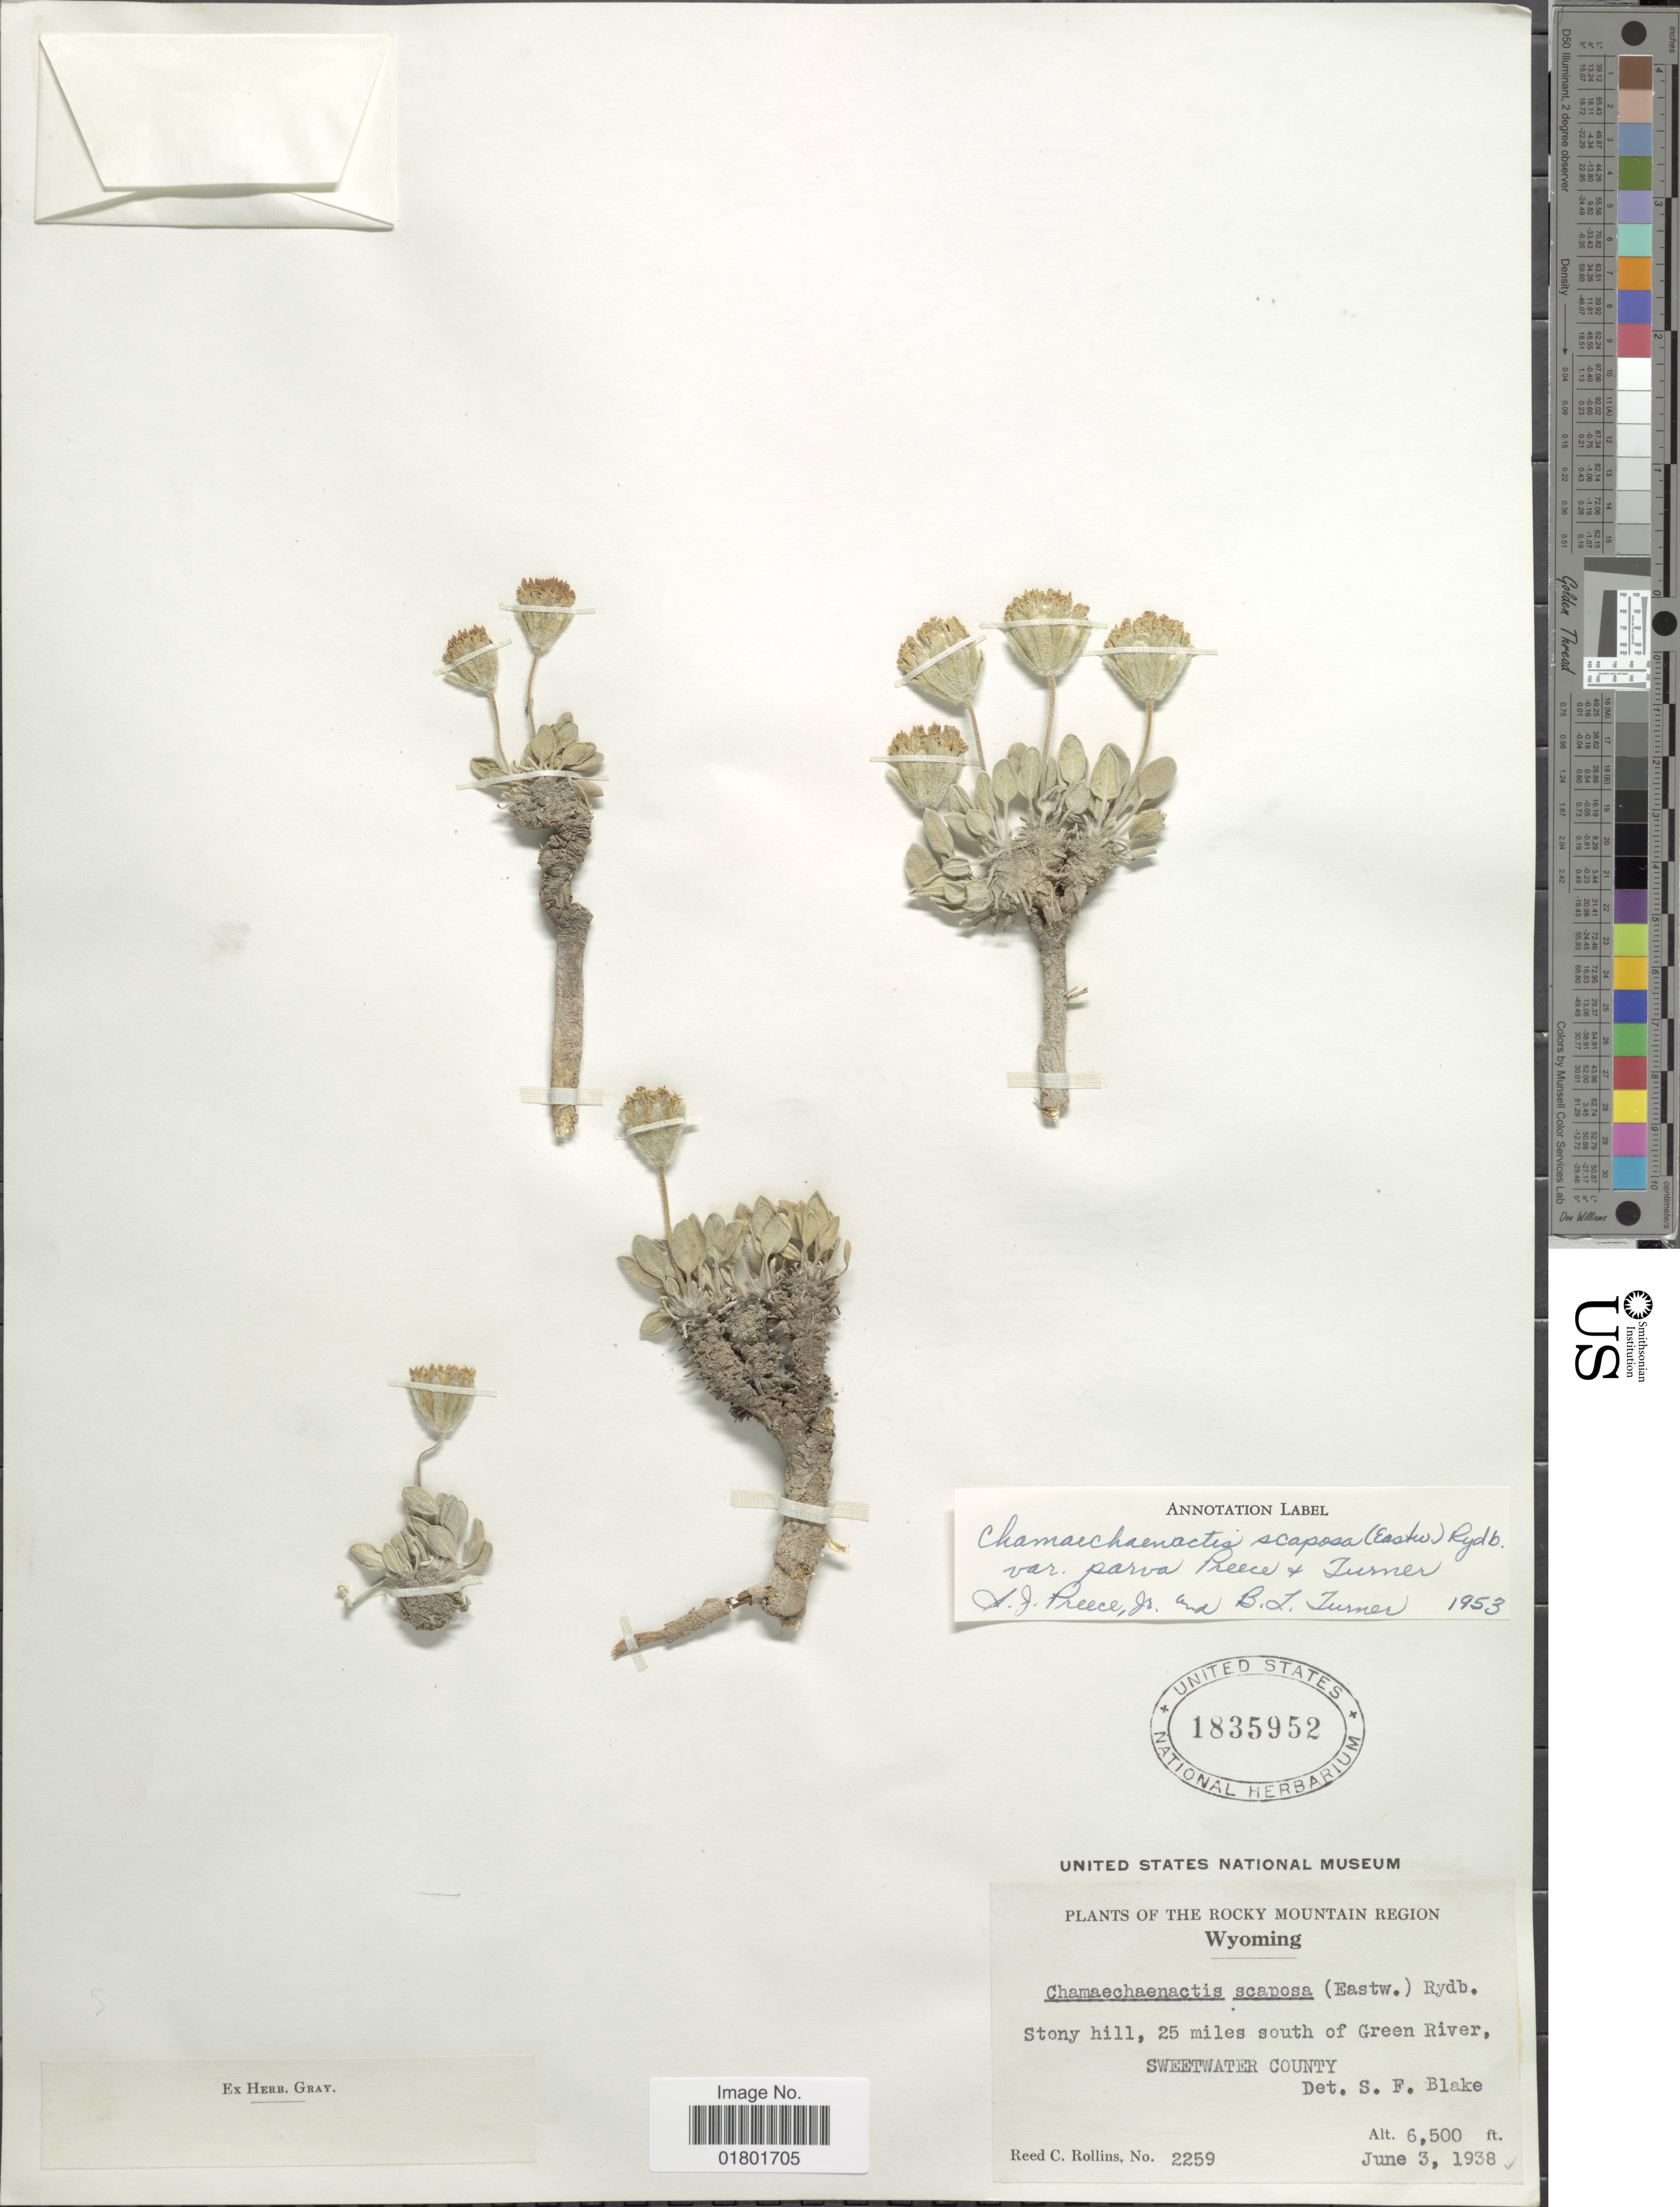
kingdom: Plantae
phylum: Tracheophyta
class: Magnoliopsida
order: Asterales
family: Asteraceae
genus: Chamaechaenactis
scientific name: Chamaechaenactis scaposa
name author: (Eastw.) Rydb.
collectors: R. C. Rollins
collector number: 2259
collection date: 1938-06-03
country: United States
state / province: Wyoming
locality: Stony hill, 25 miles south of Green River, Sweetwater County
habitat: stony hill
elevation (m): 1981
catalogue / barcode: US 1835952